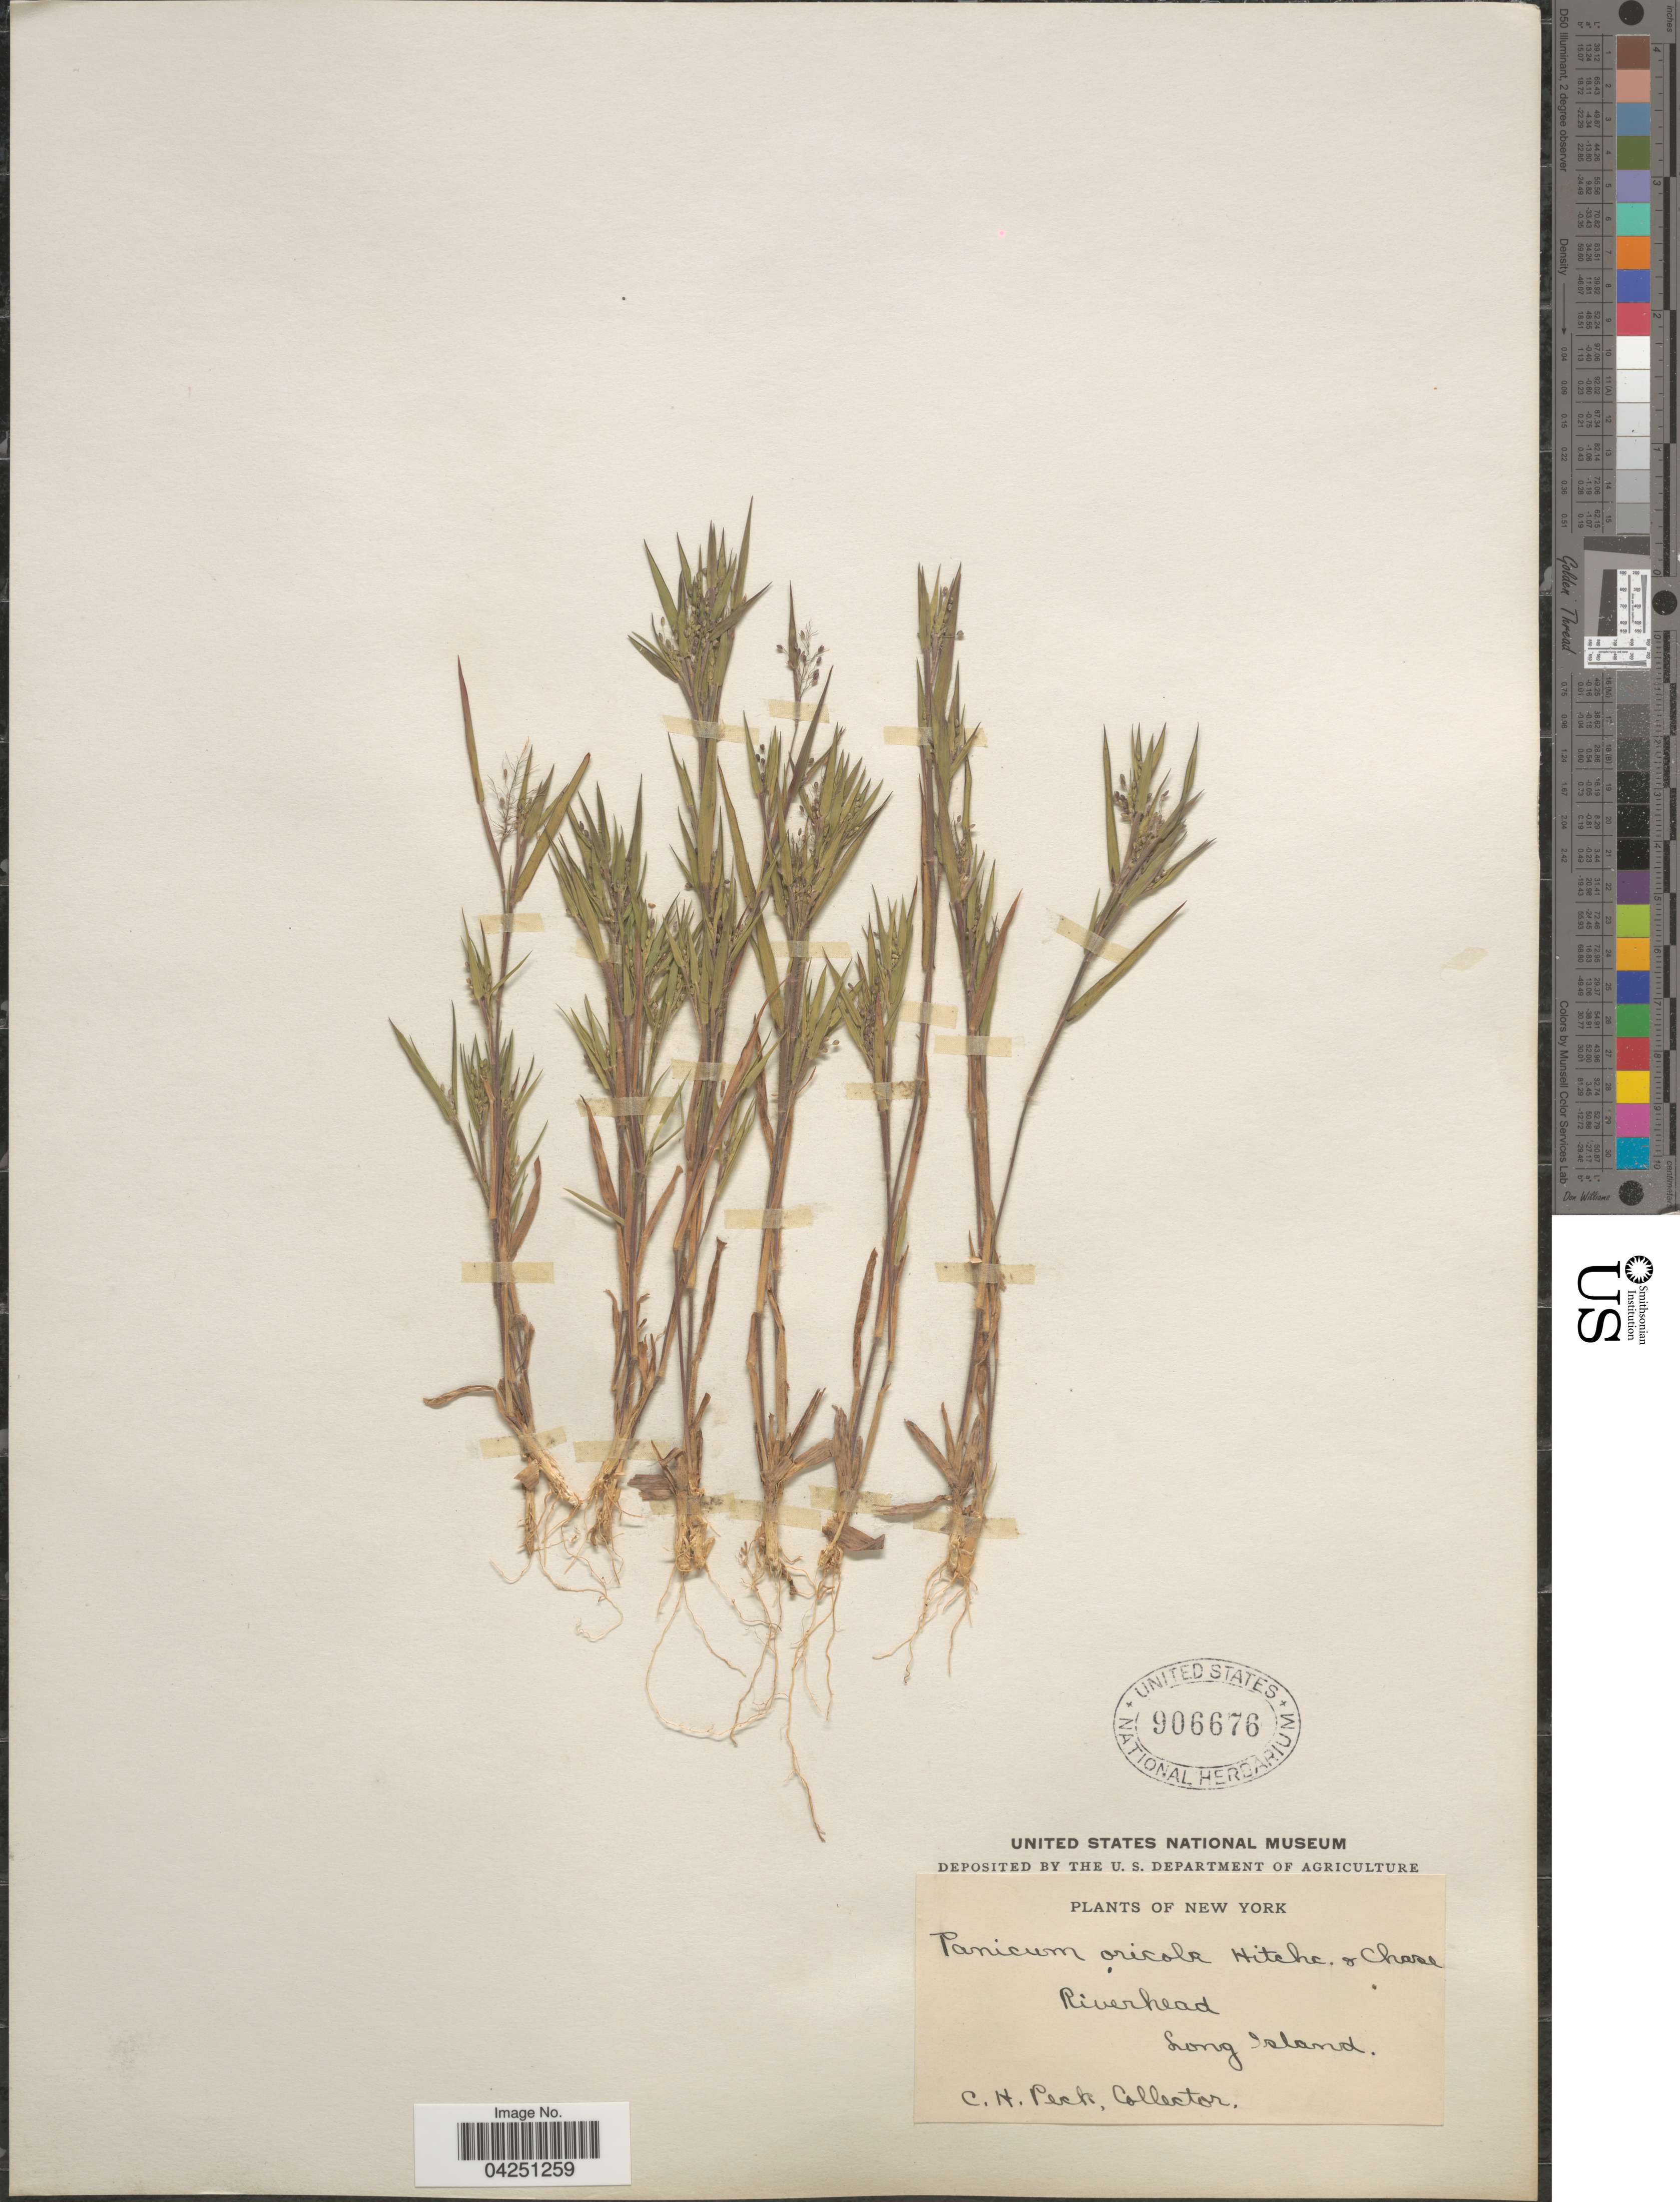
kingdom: Plantae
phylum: Tracheophyta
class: Liliopsida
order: Poales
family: Poaceae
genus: Dichanthelium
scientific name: Dichanthelium acuminatum var. acuminatum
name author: (Sw.) Gould & C.A. Clark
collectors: C. H. Peck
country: United States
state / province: New York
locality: Riverhead. Long Island.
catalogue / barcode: US 906676